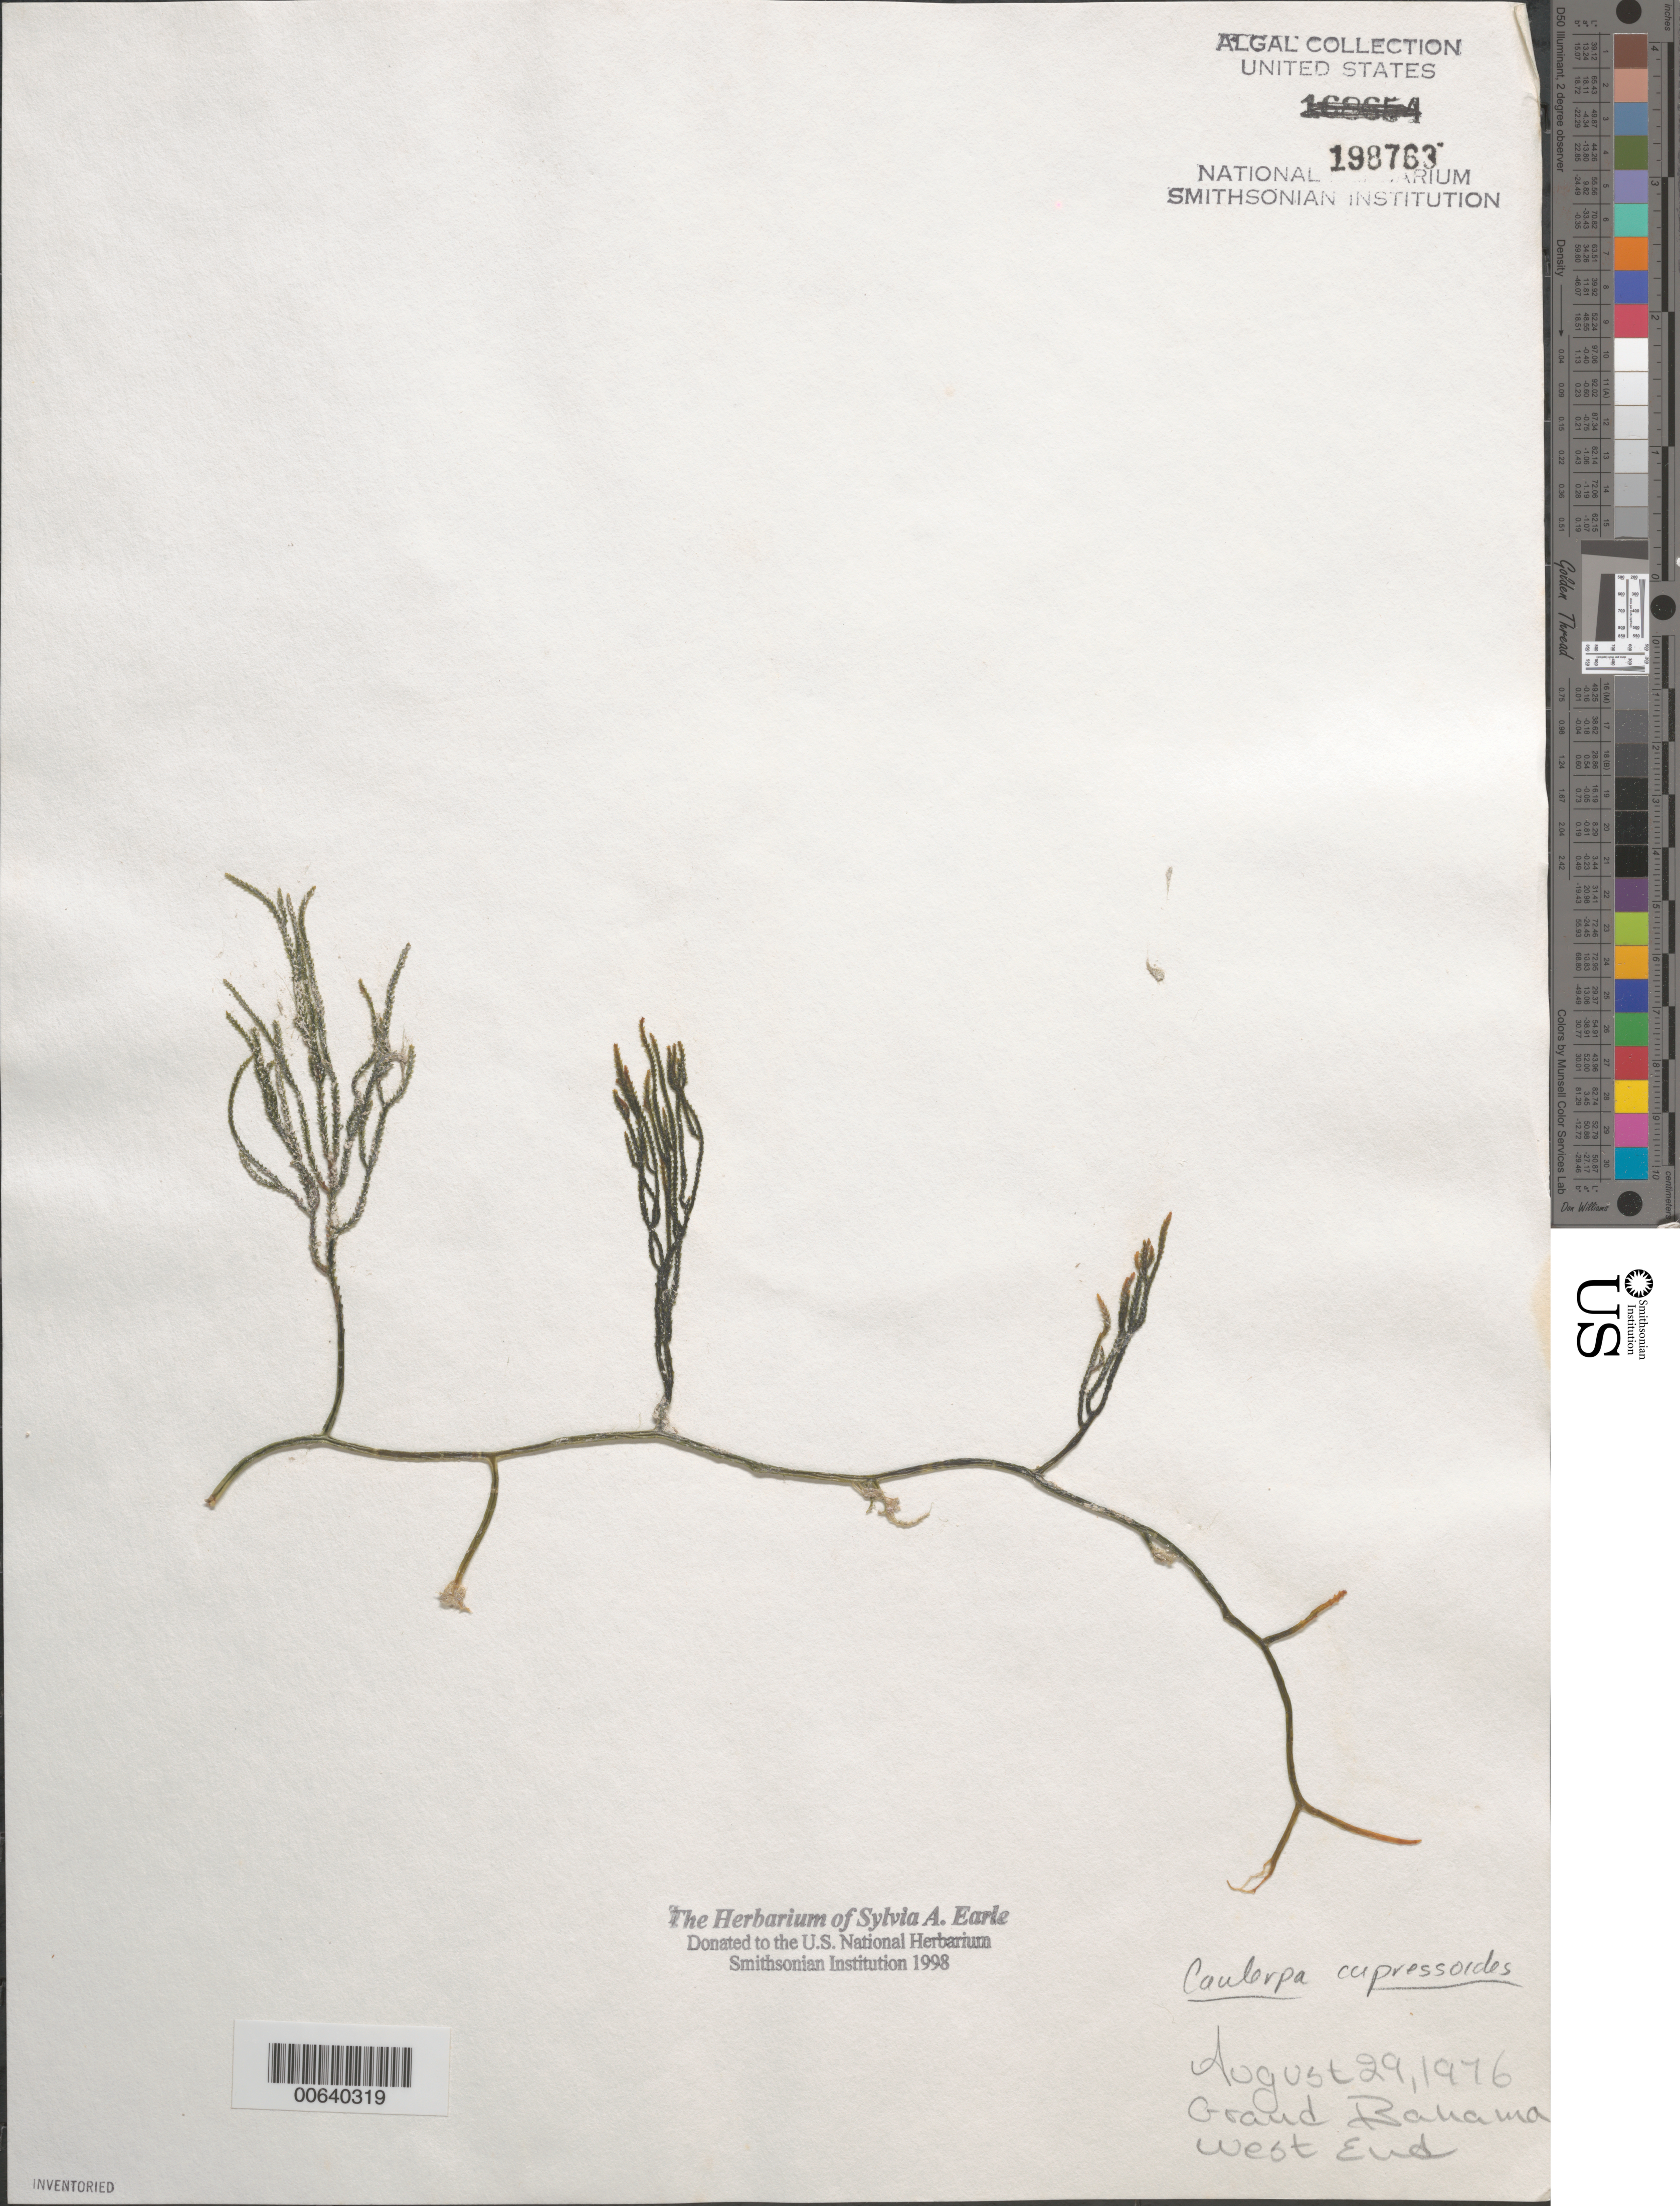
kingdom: Plantae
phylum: Chlorophyta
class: Ulvophyceae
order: Bryopsidales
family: Caulerpaceae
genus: Caulerpa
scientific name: Caulerpa cupressoides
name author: (Vahl) C. Agardh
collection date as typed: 29 Aug 1976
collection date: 1976-08-29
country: Bahamas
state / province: Grand Bahama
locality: West end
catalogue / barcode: US 198763